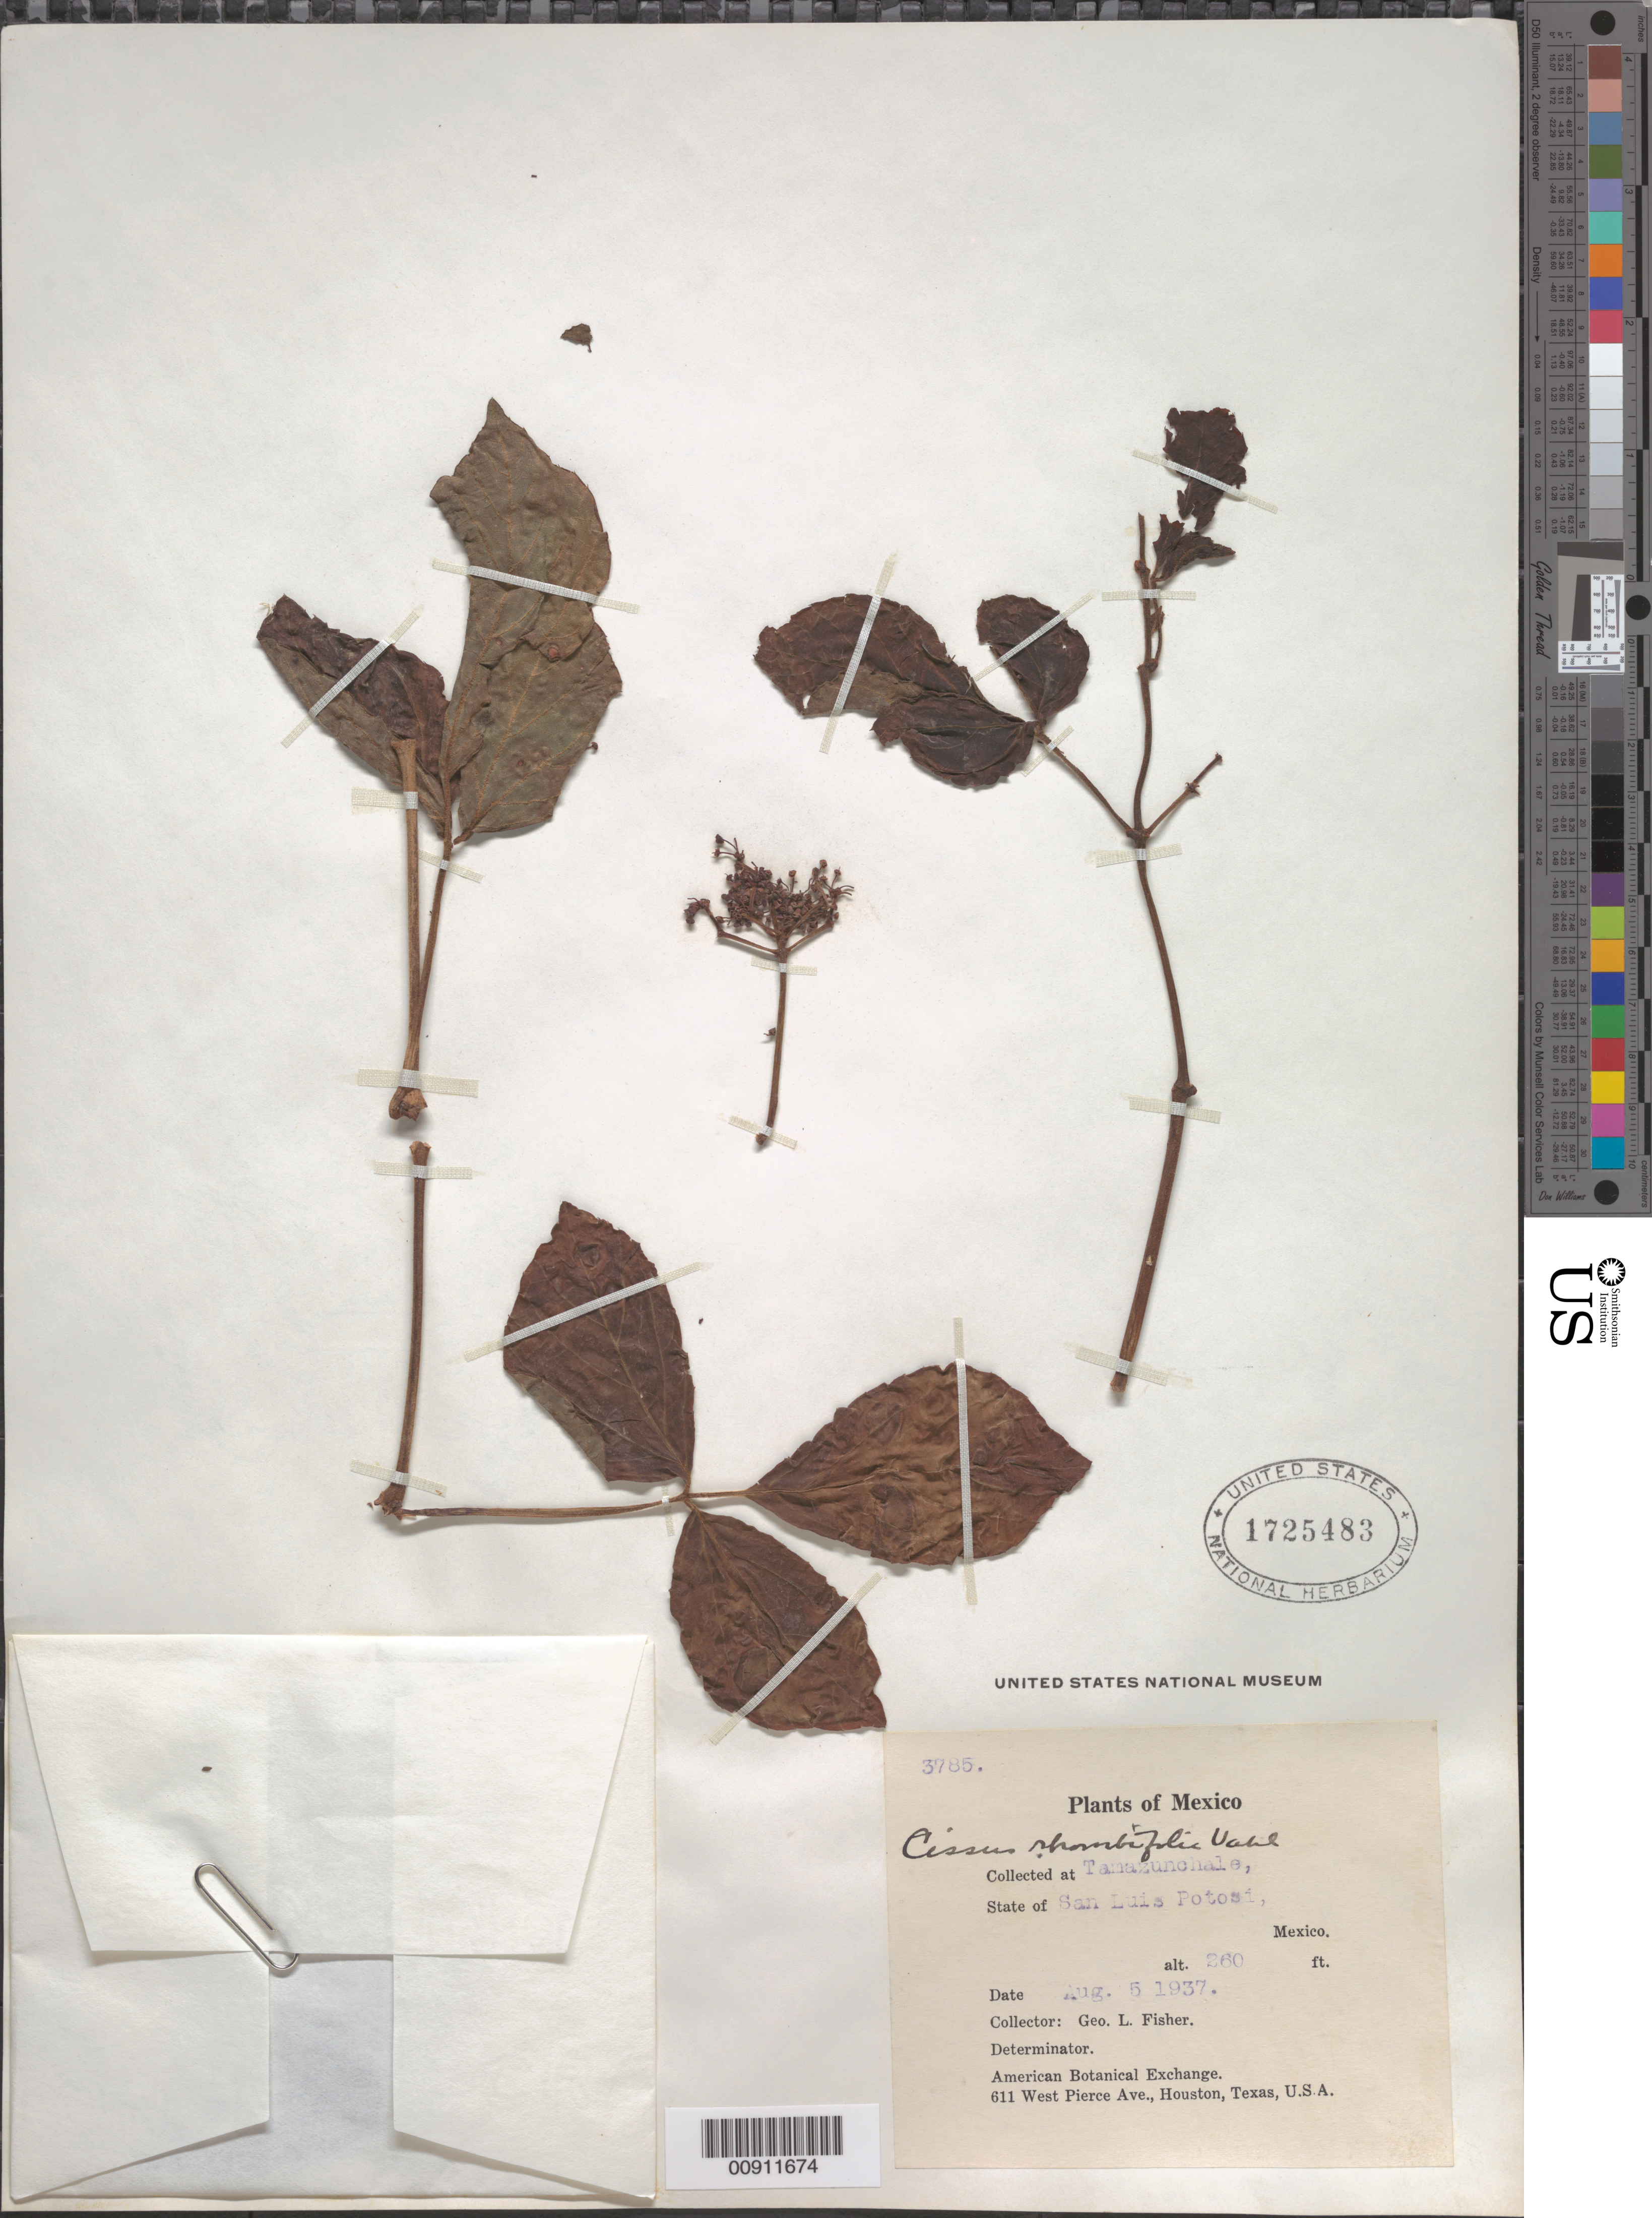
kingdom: Plantae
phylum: Tracheophyta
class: Magnoliopsida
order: Vitales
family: Vitaceae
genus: Cissus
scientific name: Cissus rhombifolia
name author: Vahl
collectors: G. L. Fisher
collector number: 3785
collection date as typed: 05 Aug 1937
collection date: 1937-08-05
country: Mexico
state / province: San Luis Potosí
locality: Tamazunchale, State of San Luis Potosí.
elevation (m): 79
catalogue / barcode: US 1725483